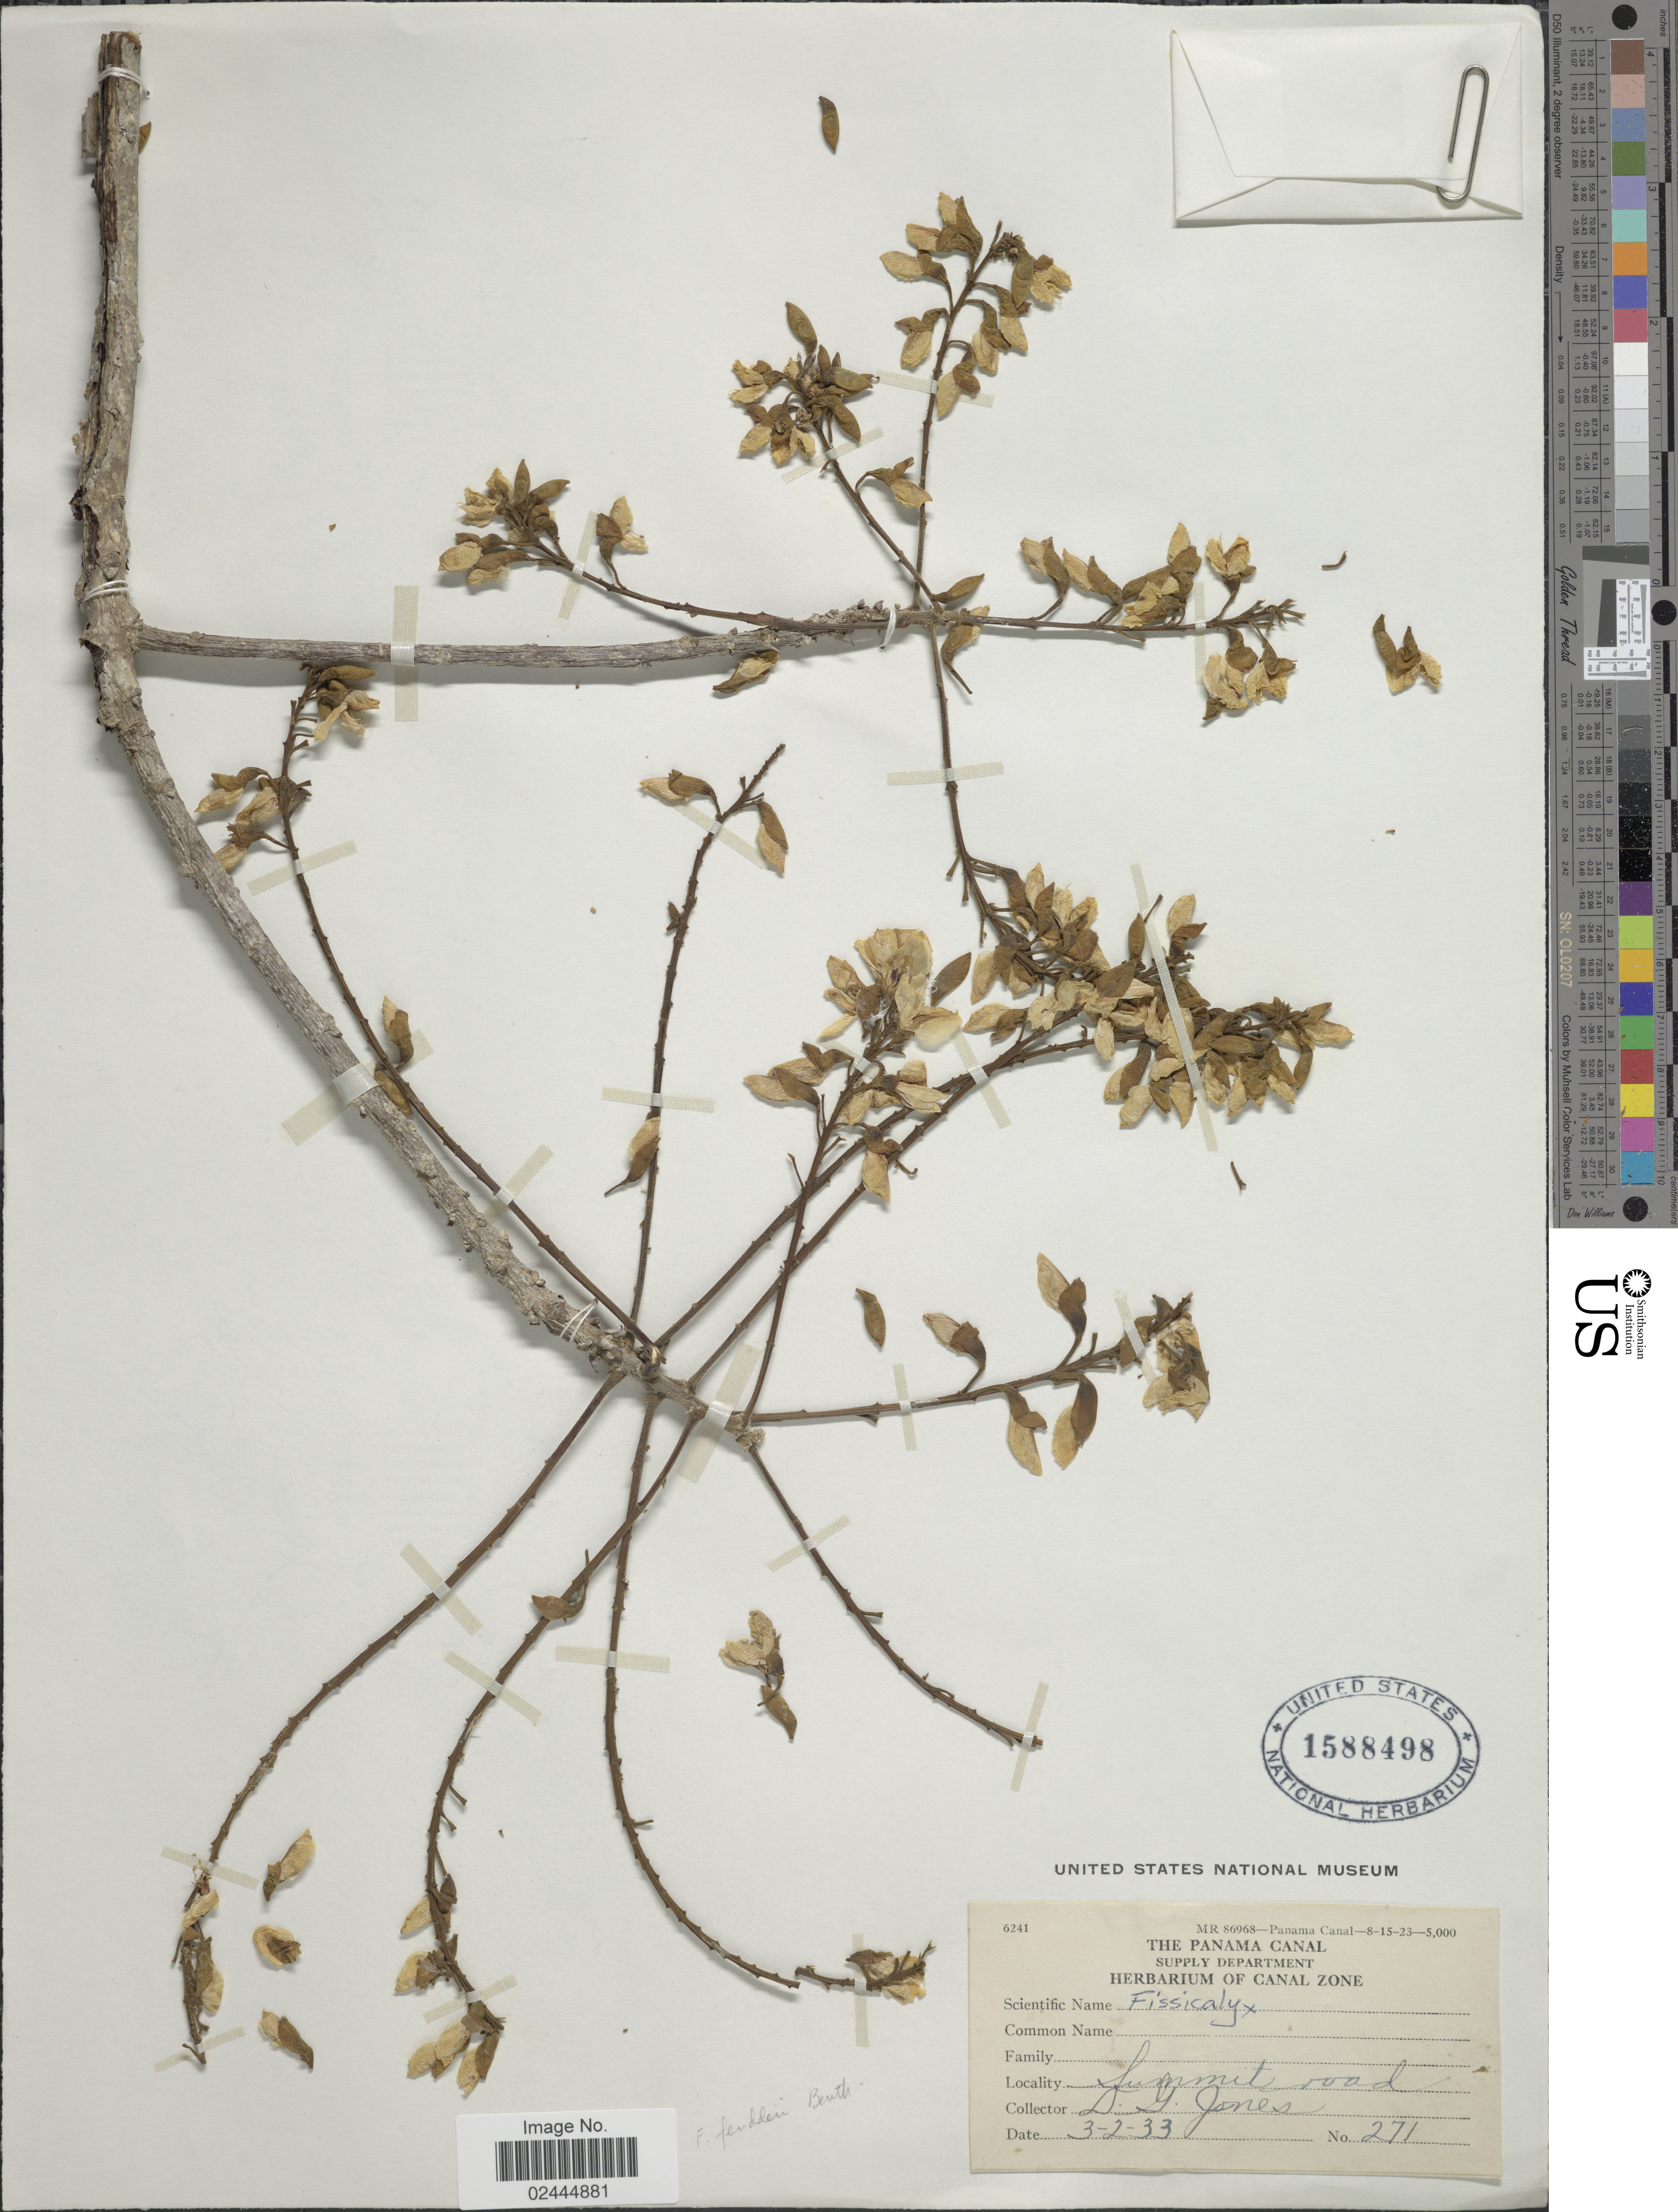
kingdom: Plantae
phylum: Tracheophyta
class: Magnoliopsida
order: Fabales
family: Fabaceae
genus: Fissicalyx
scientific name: Fissicalyx fendleri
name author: Benth.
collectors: D. Jones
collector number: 271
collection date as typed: Transcribed d/m/y: 3/2/33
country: Panama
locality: The Panama Canal, Summit Road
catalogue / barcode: US 1588498